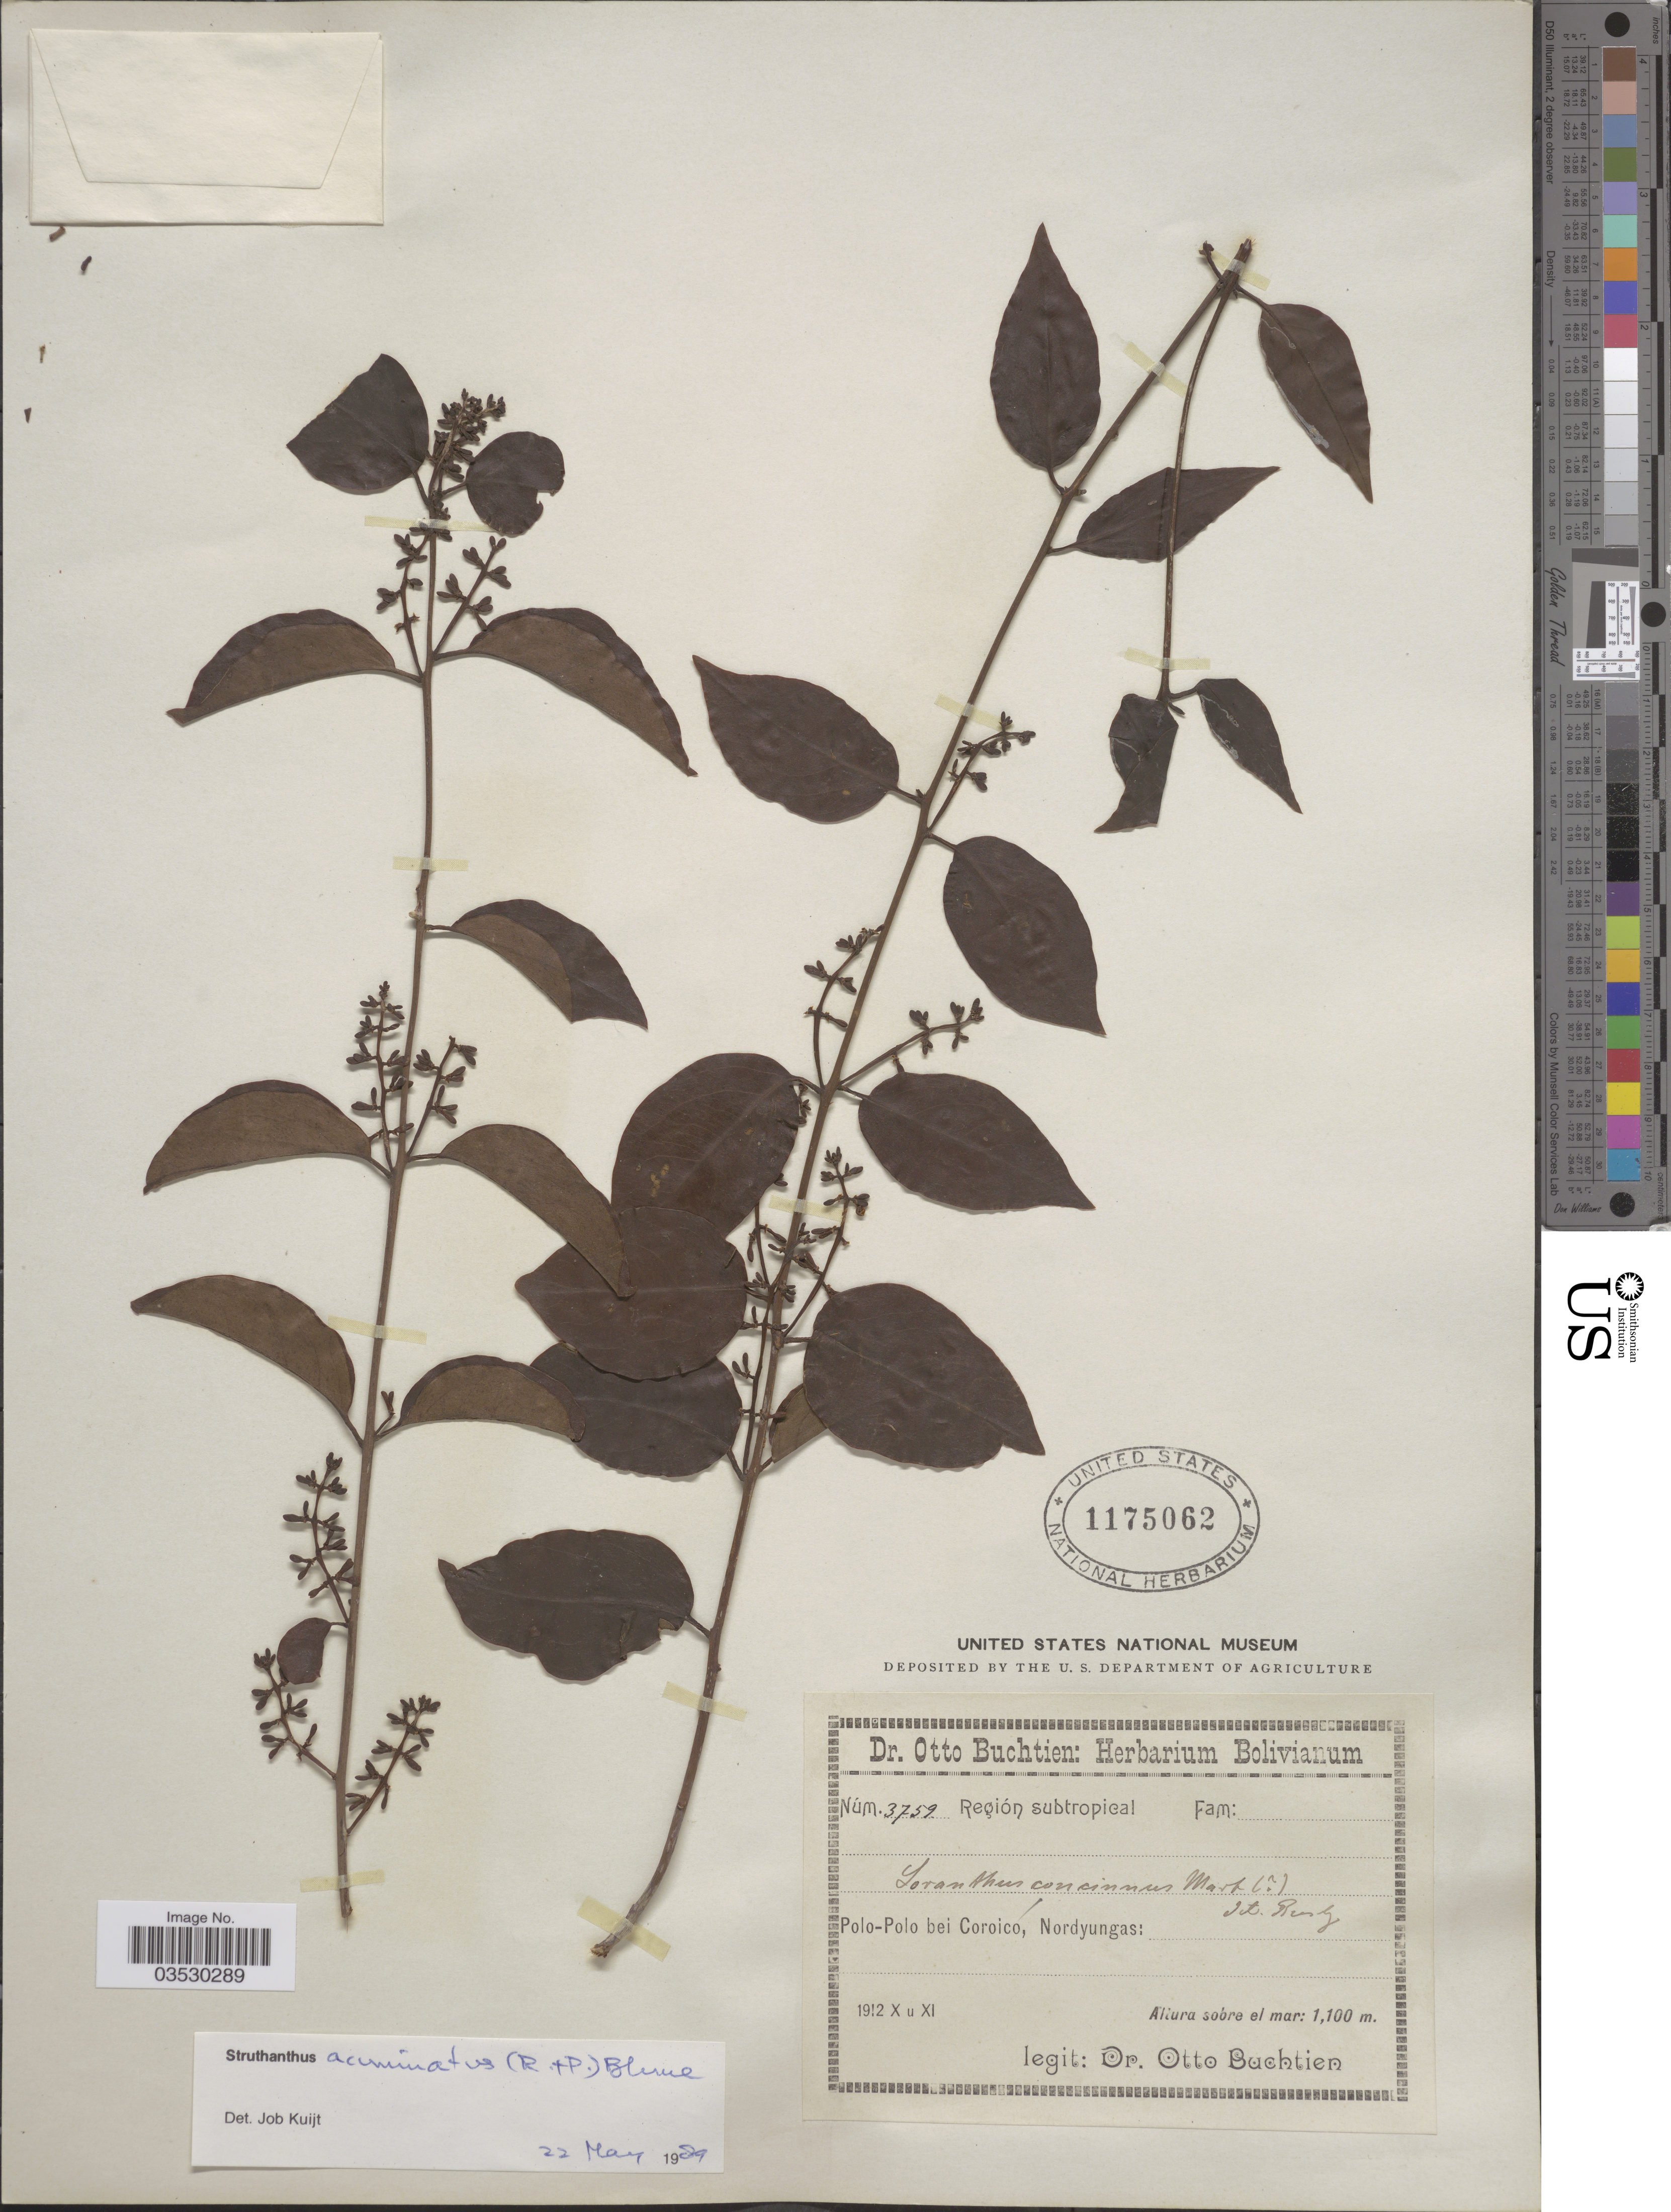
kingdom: Plantae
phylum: Tracheophyta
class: Magnoliopsida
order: Santalales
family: Loranthaceae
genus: Struthanthus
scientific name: Struthanthus acuminatus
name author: (Ruiz & Pav.) G. Don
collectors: O. Buchtien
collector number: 3759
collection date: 1912-10/1912-11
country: Bolivia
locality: Región subtropical. Polo-Polo bei Coroico, Nordyungas.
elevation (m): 1100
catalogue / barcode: US 1175062